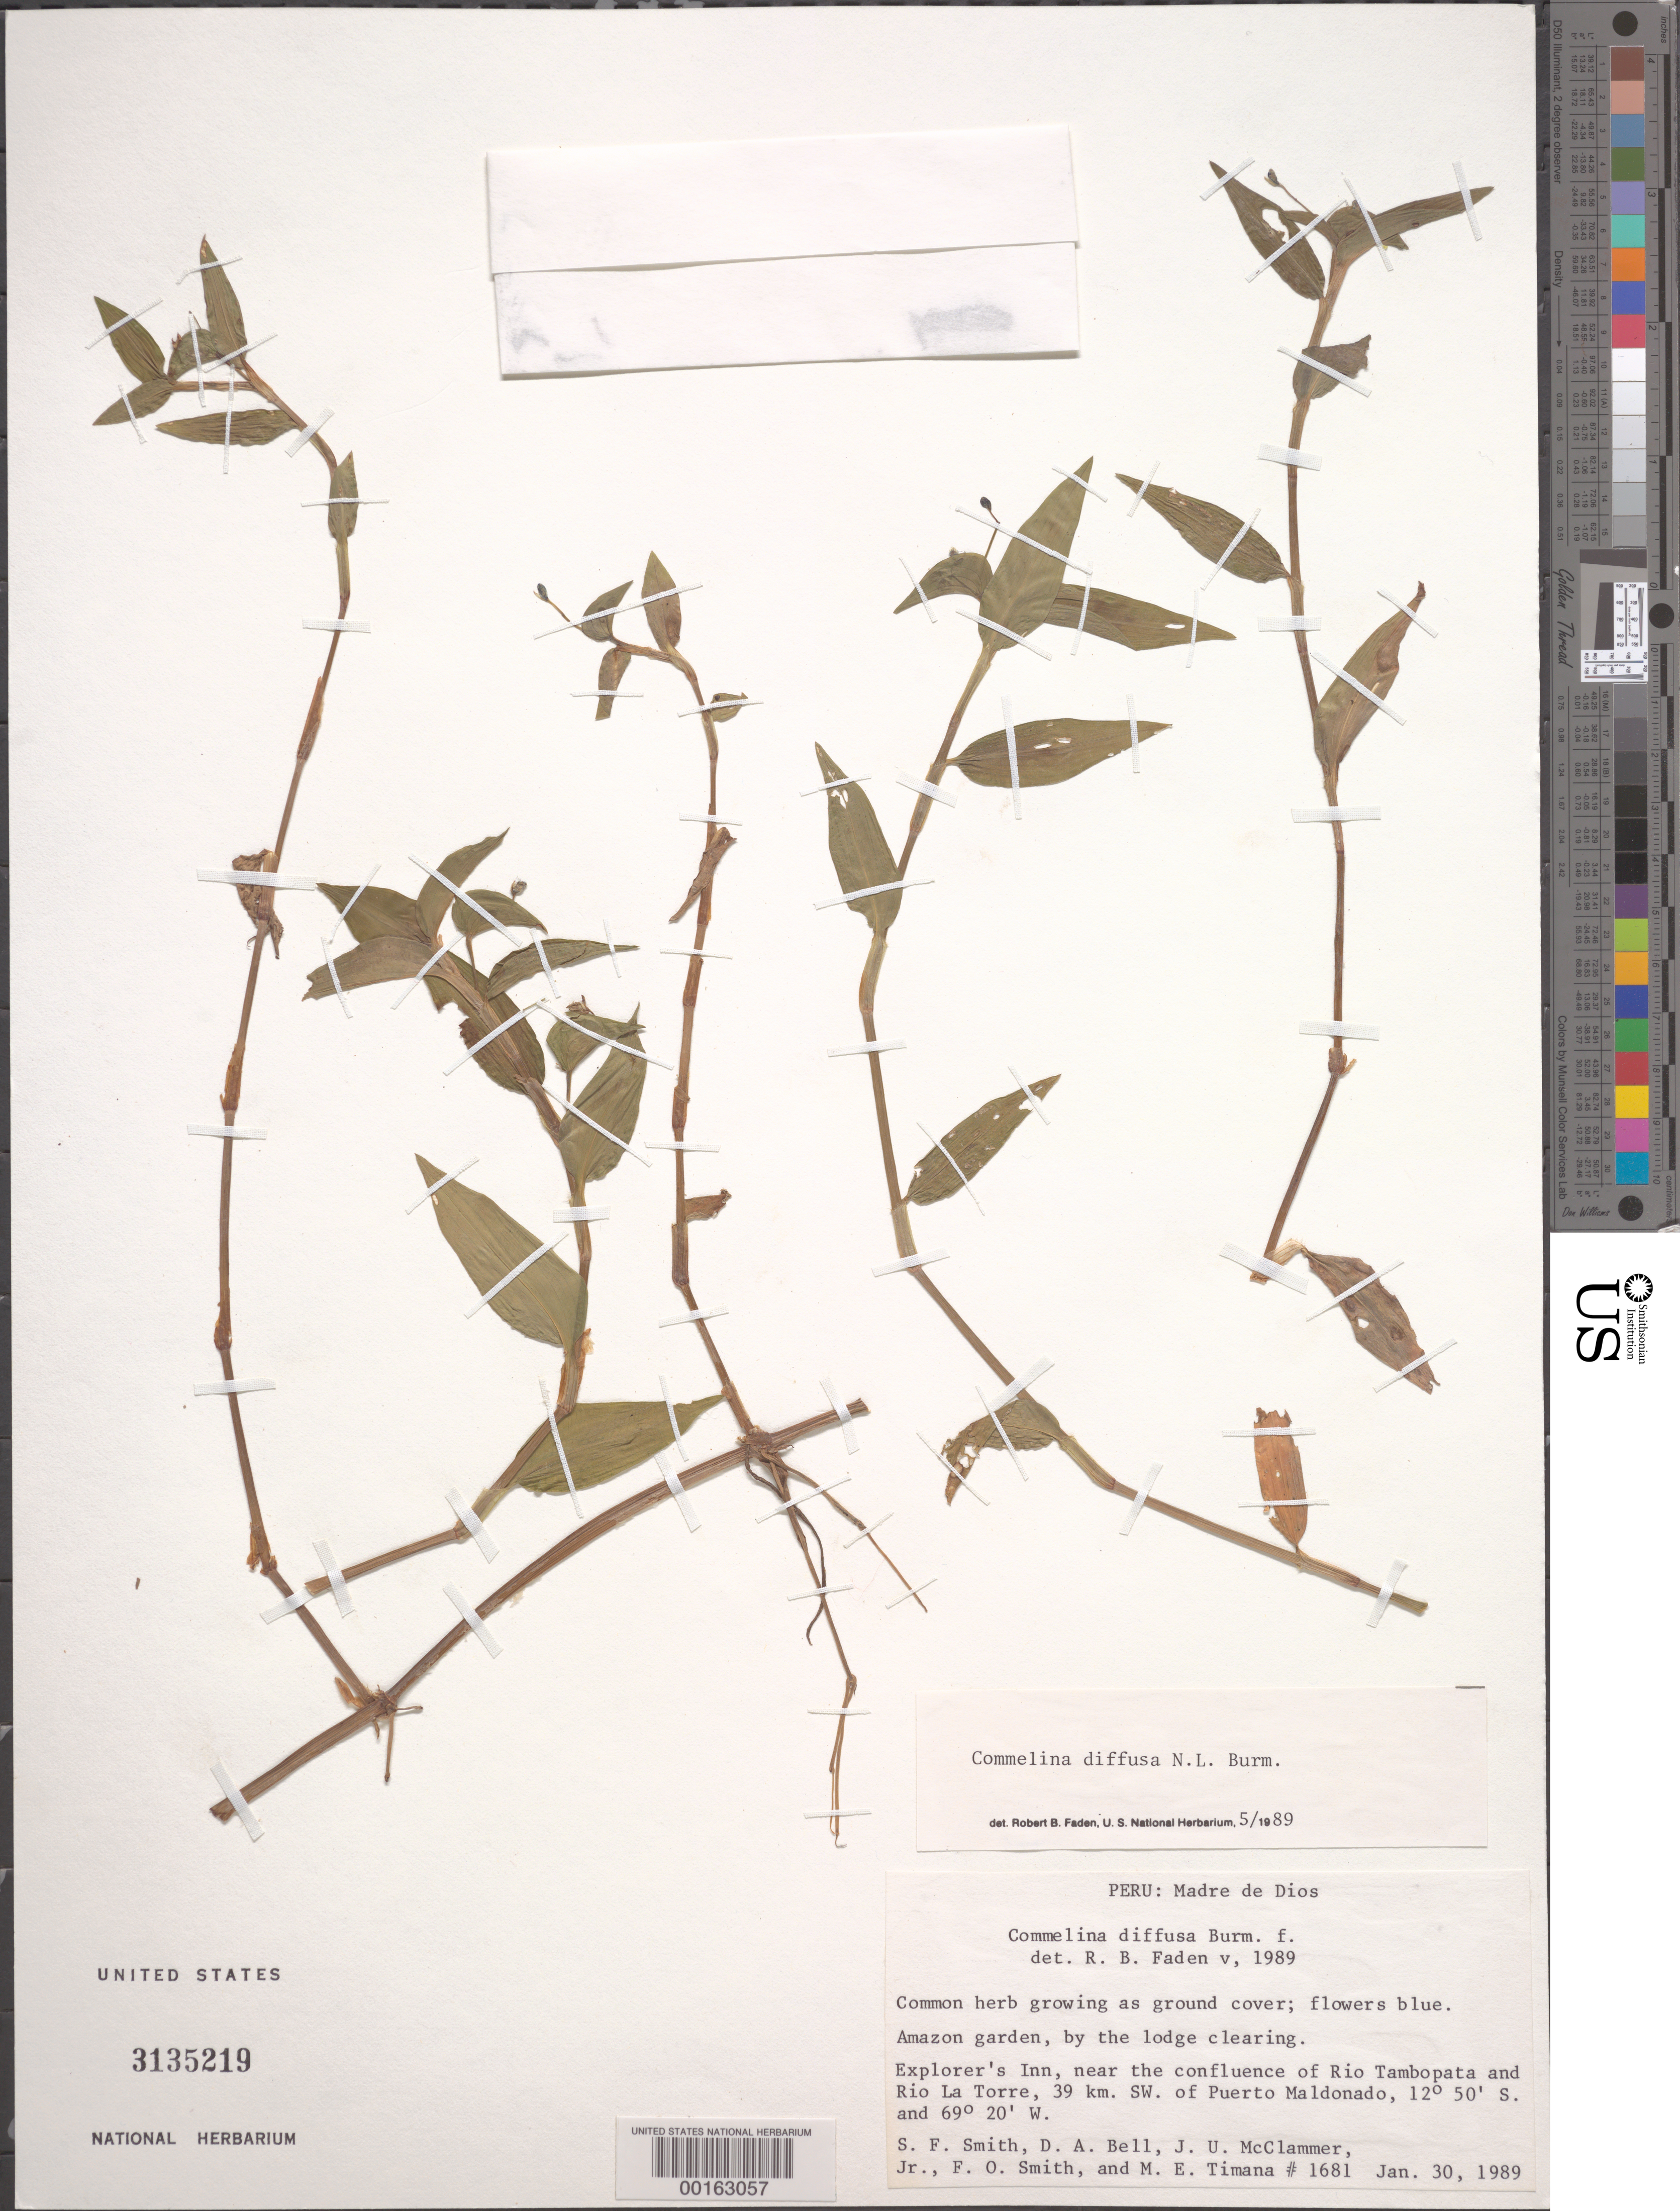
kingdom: Plantae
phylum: Tracheophyta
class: Liliopsida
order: Commelinales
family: Commelinaceae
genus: Commelina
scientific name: Commelina diffusa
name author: Burm. f.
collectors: S.F. Smith, D. A. Bell, J. Mcclammer Jr. & F. Smith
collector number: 1681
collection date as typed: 30 Jan 1989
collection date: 1989-01-30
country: Peru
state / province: Madre de Dios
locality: Explorer's inn, near the confluence of tio tambopata and rio la torre, 39 km sw of puerto maldonado, amazon garden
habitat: By the lodge clearing, growing as ground cover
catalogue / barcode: US 3135219